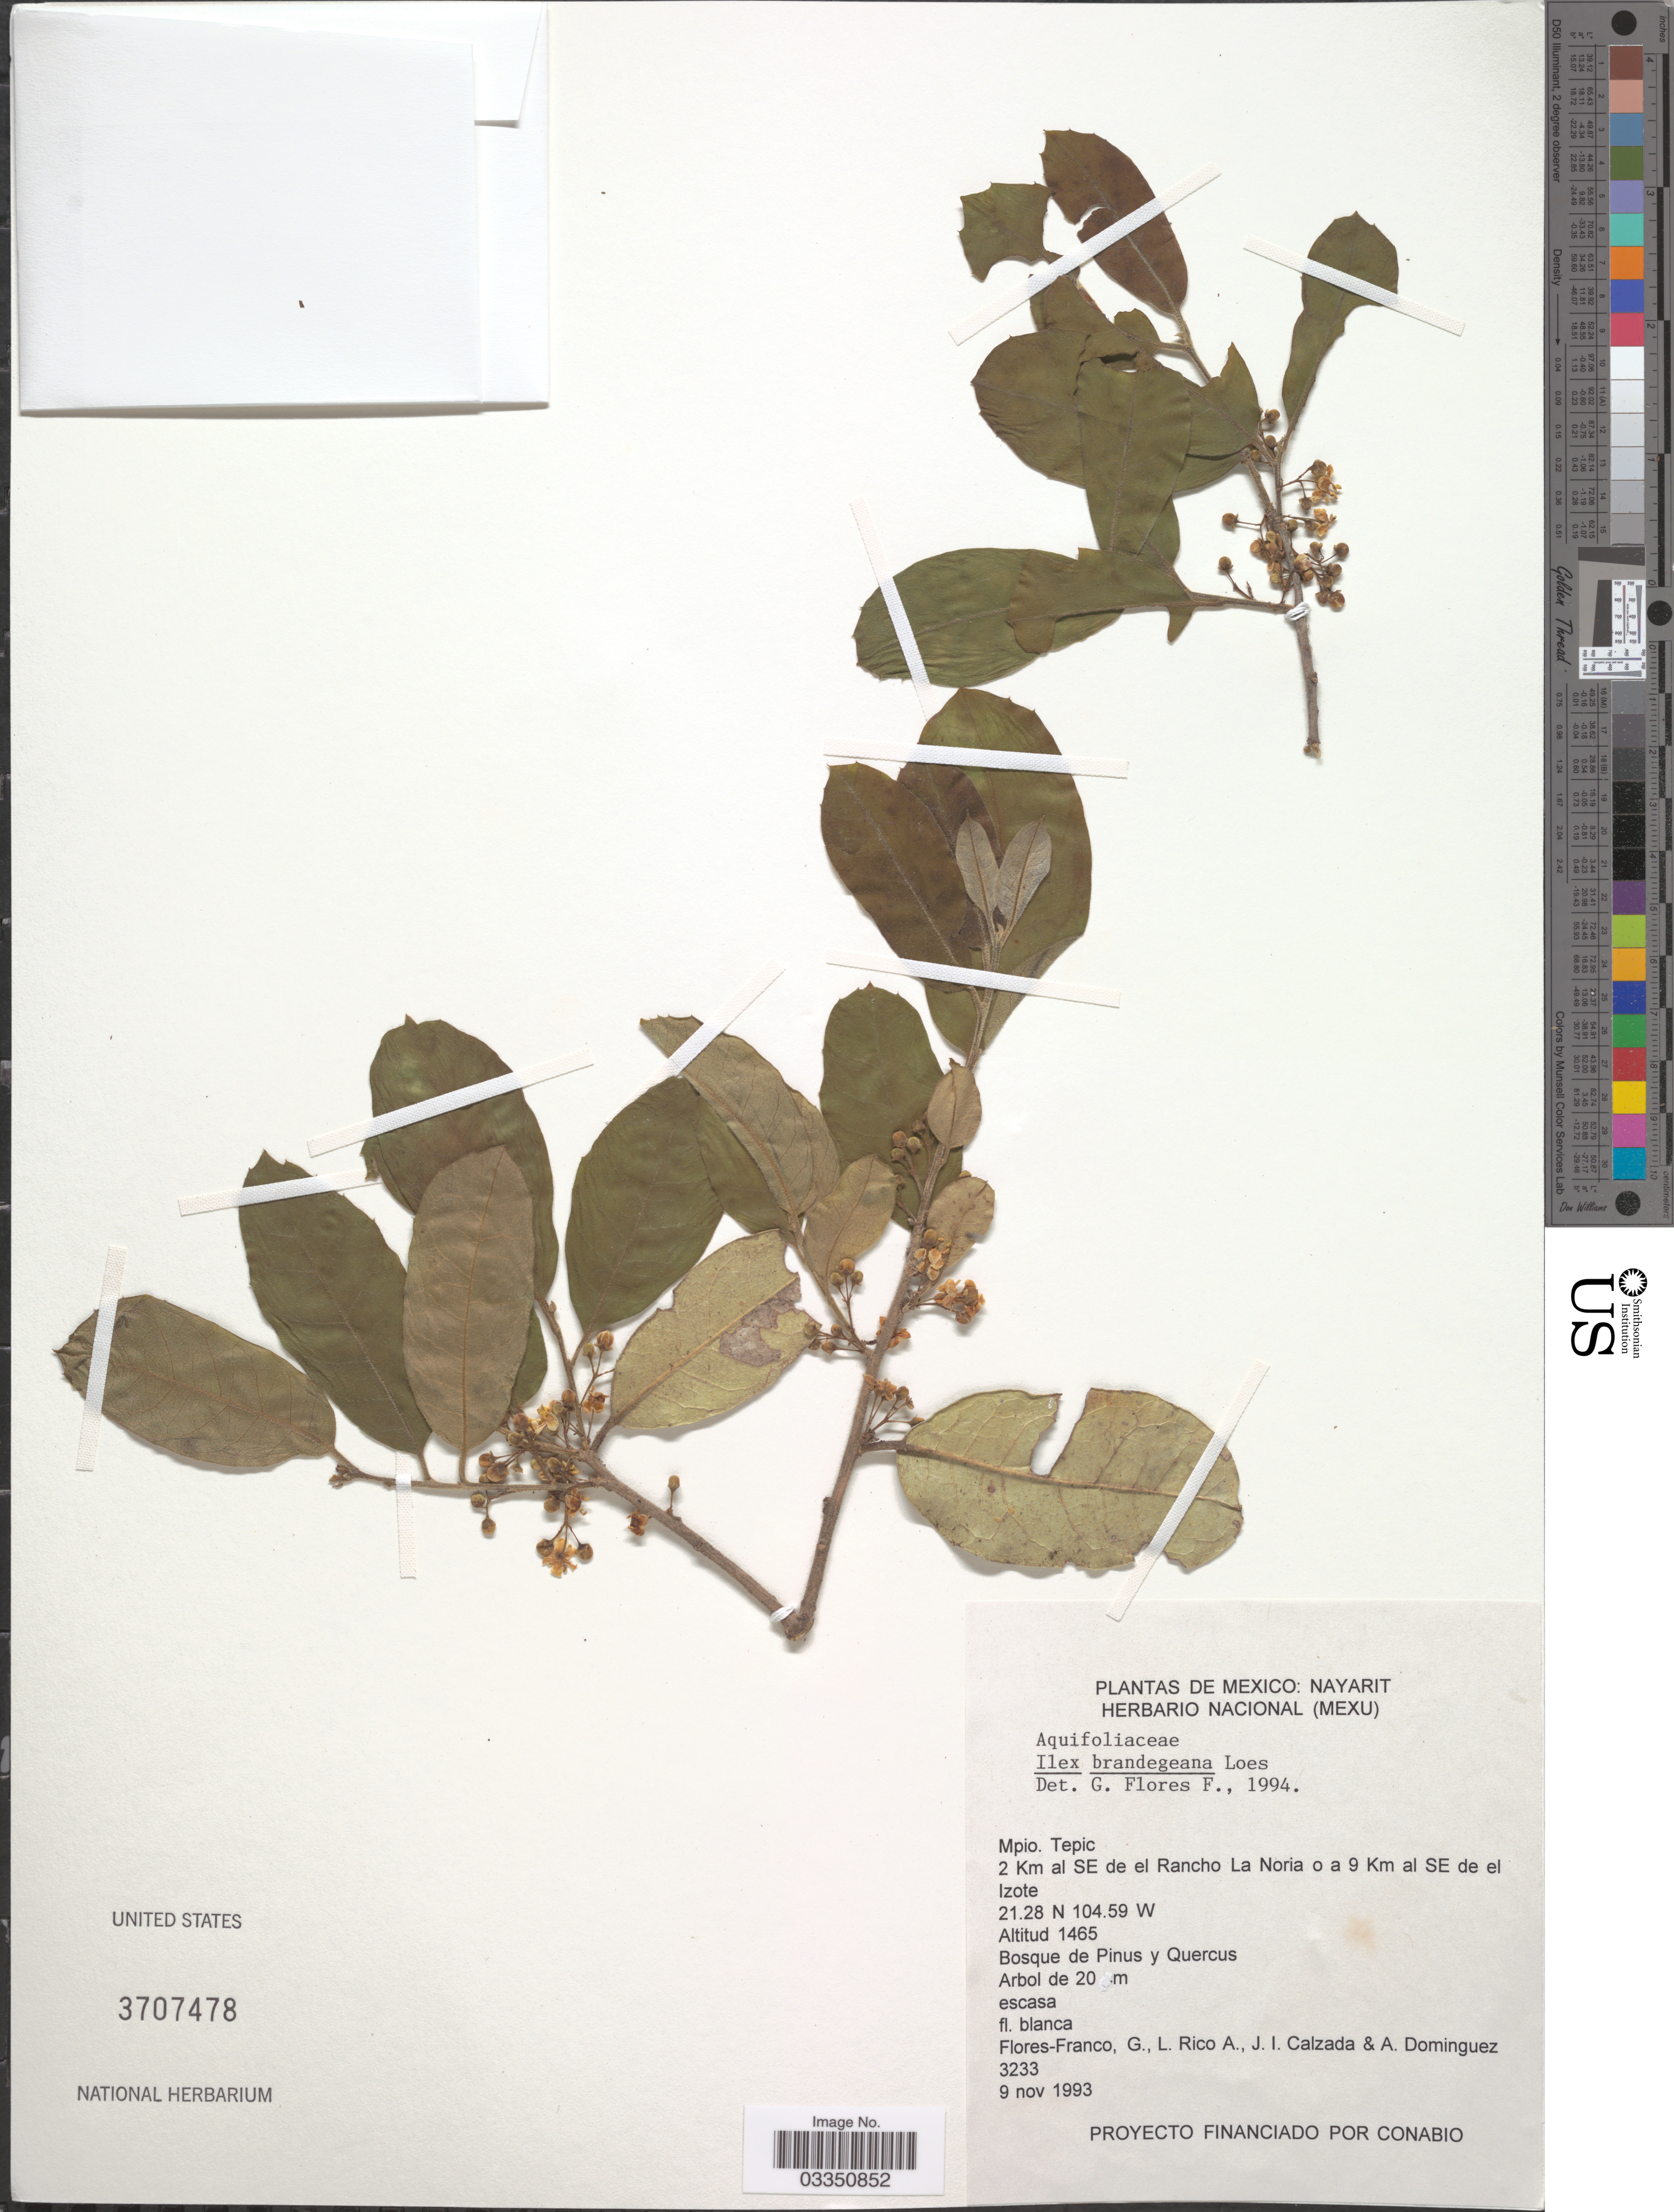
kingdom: Plantae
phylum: Tracheophyta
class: Magnoliopsida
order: Aquifoliales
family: Aquifoliaceae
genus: Ilex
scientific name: Ilex brandegeana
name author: Loes.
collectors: G. Flores F., M. Rico Arce, J. I. Calzada & A. Dominguez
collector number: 3233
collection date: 1993-11-09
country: Mexico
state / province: Nayarit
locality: Mpio. Tepic, 2 Km al SE de Rancho La Noria o a 9 Km al SE de el Izote.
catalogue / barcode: US 3707478